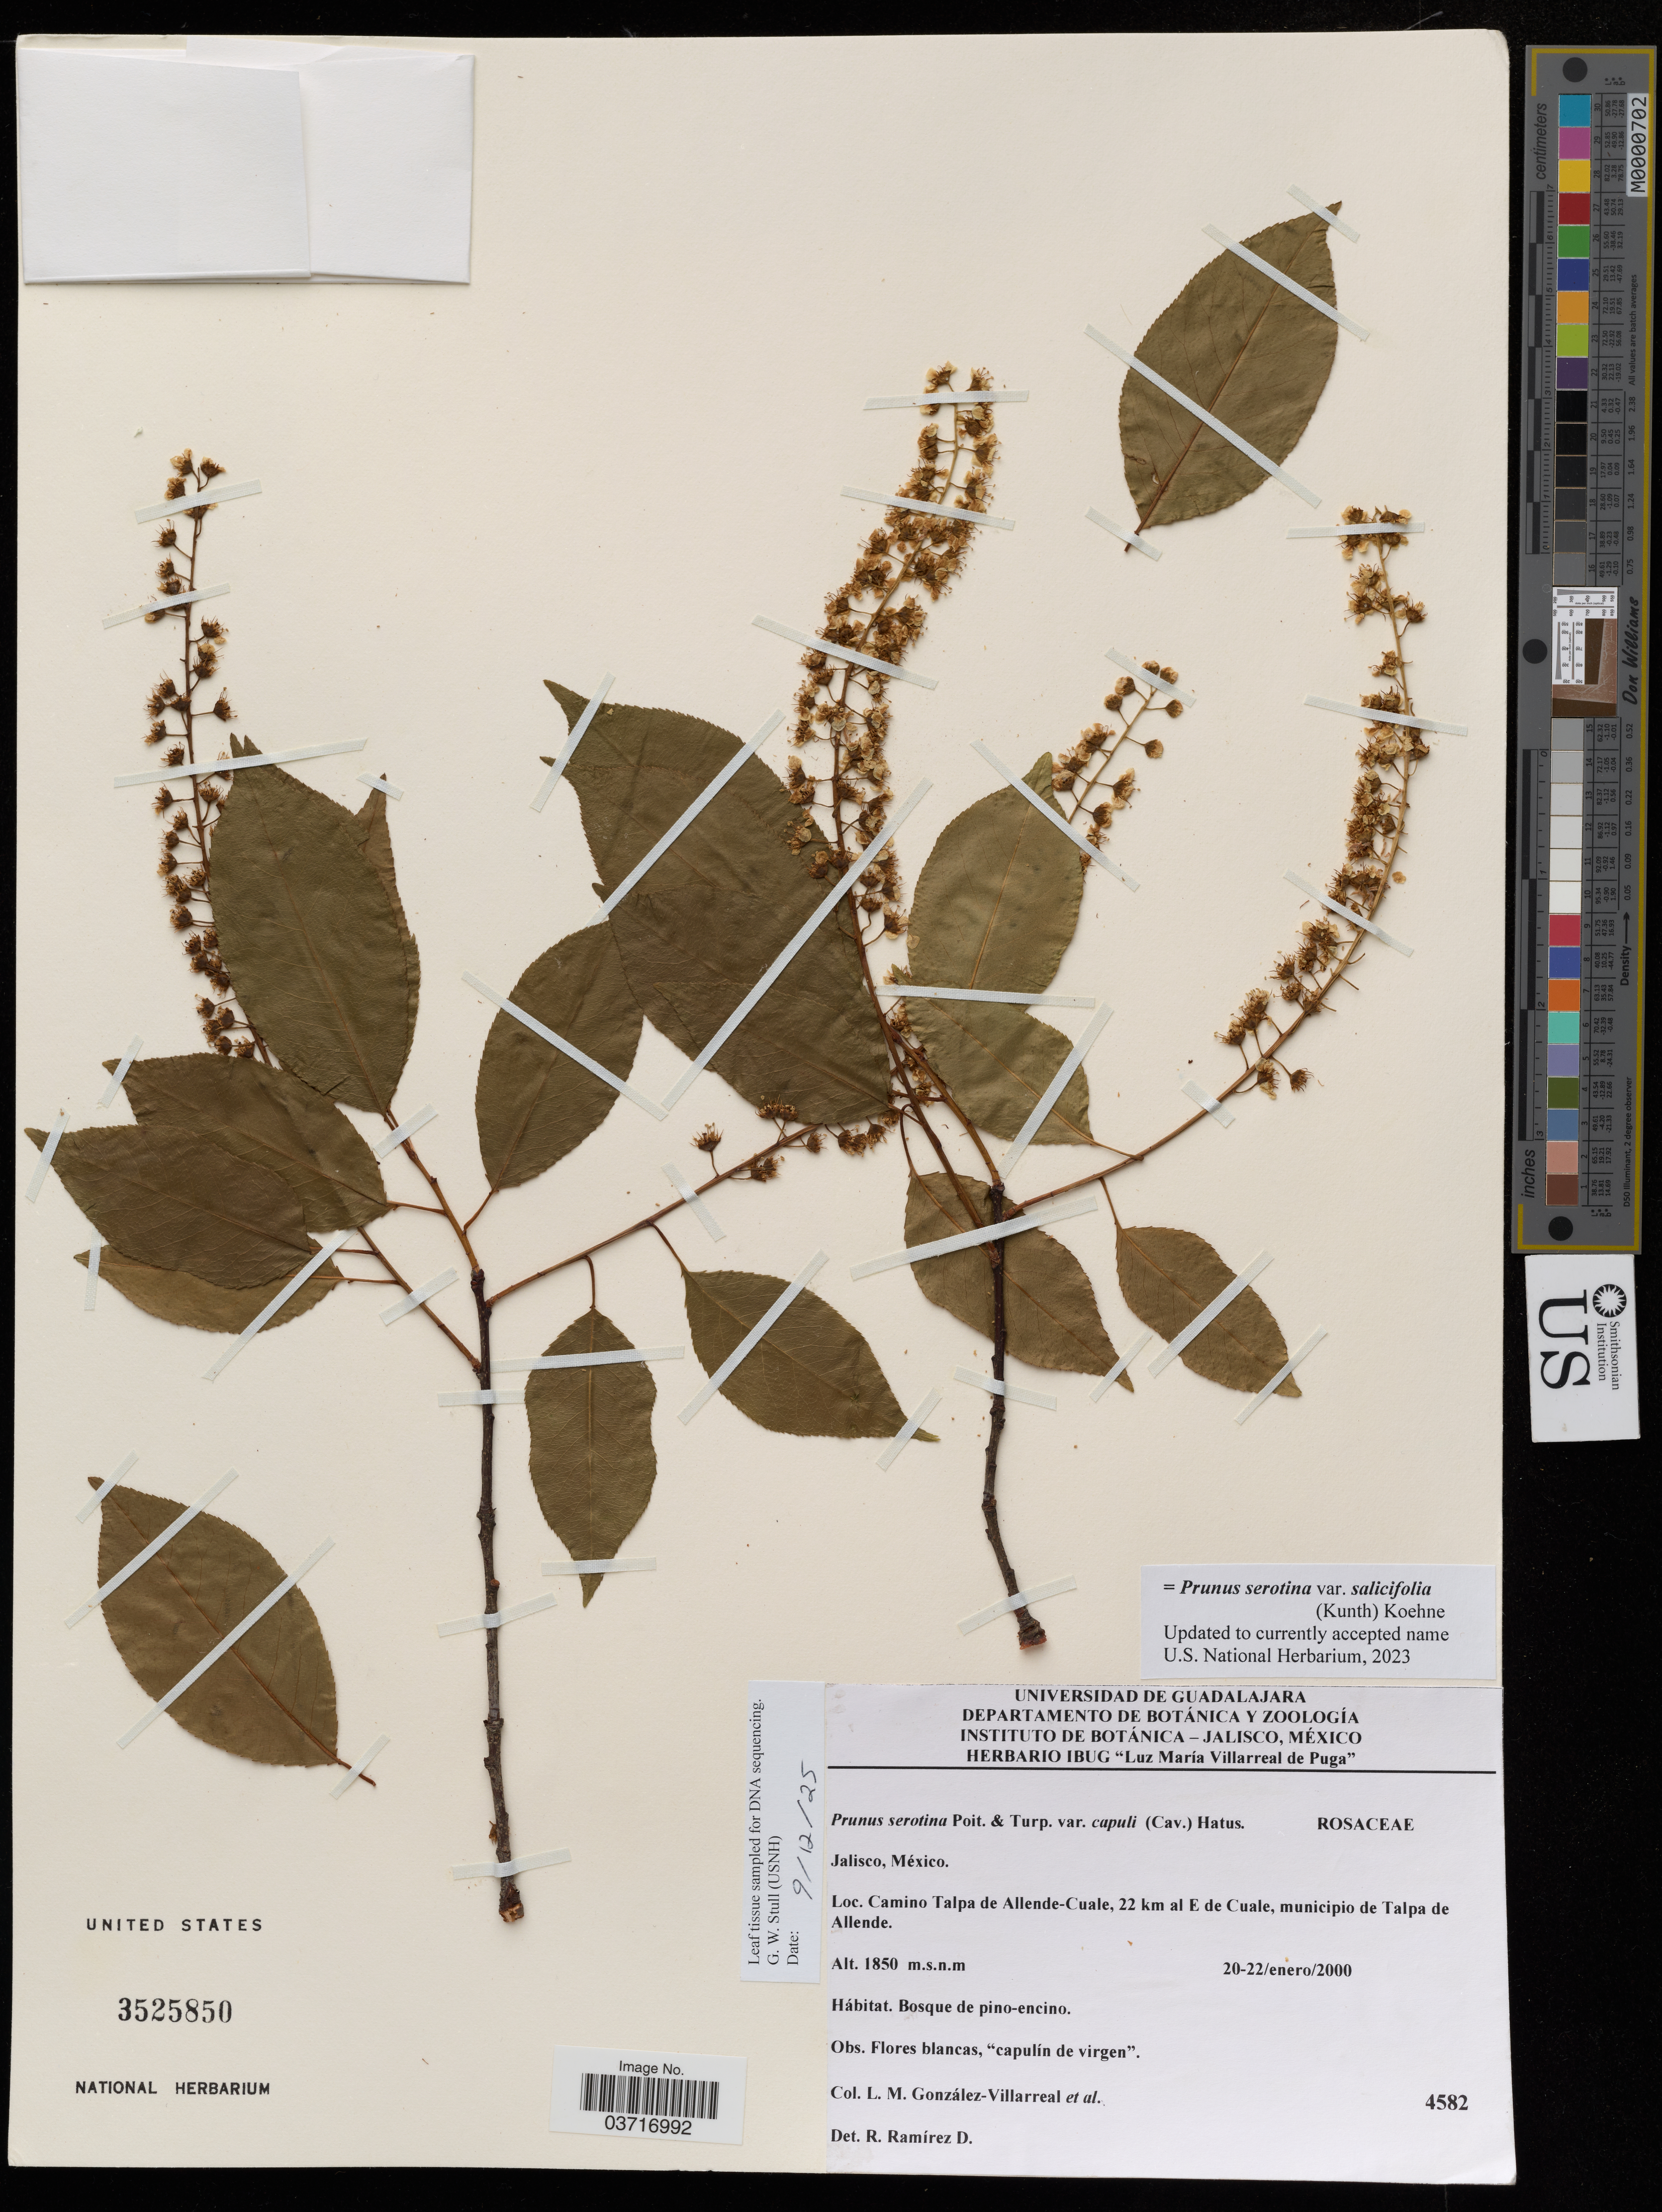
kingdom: Plantae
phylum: Tracheophyta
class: Magnoliopsida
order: Rosales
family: Rosaceae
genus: Prunus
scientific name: Prunus serotina var. salicifolia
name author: (Kunth) Koehne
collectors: L. M. González & et al.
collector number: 4582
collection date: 2000-01-20/2000-01-22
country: Mexico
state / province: Jalisco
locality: Camino Talpa de Allende-Cuale, 22 km al E de Cuale, municipio de Talpa de Allende.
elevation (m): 1850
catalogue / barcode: US 3525850